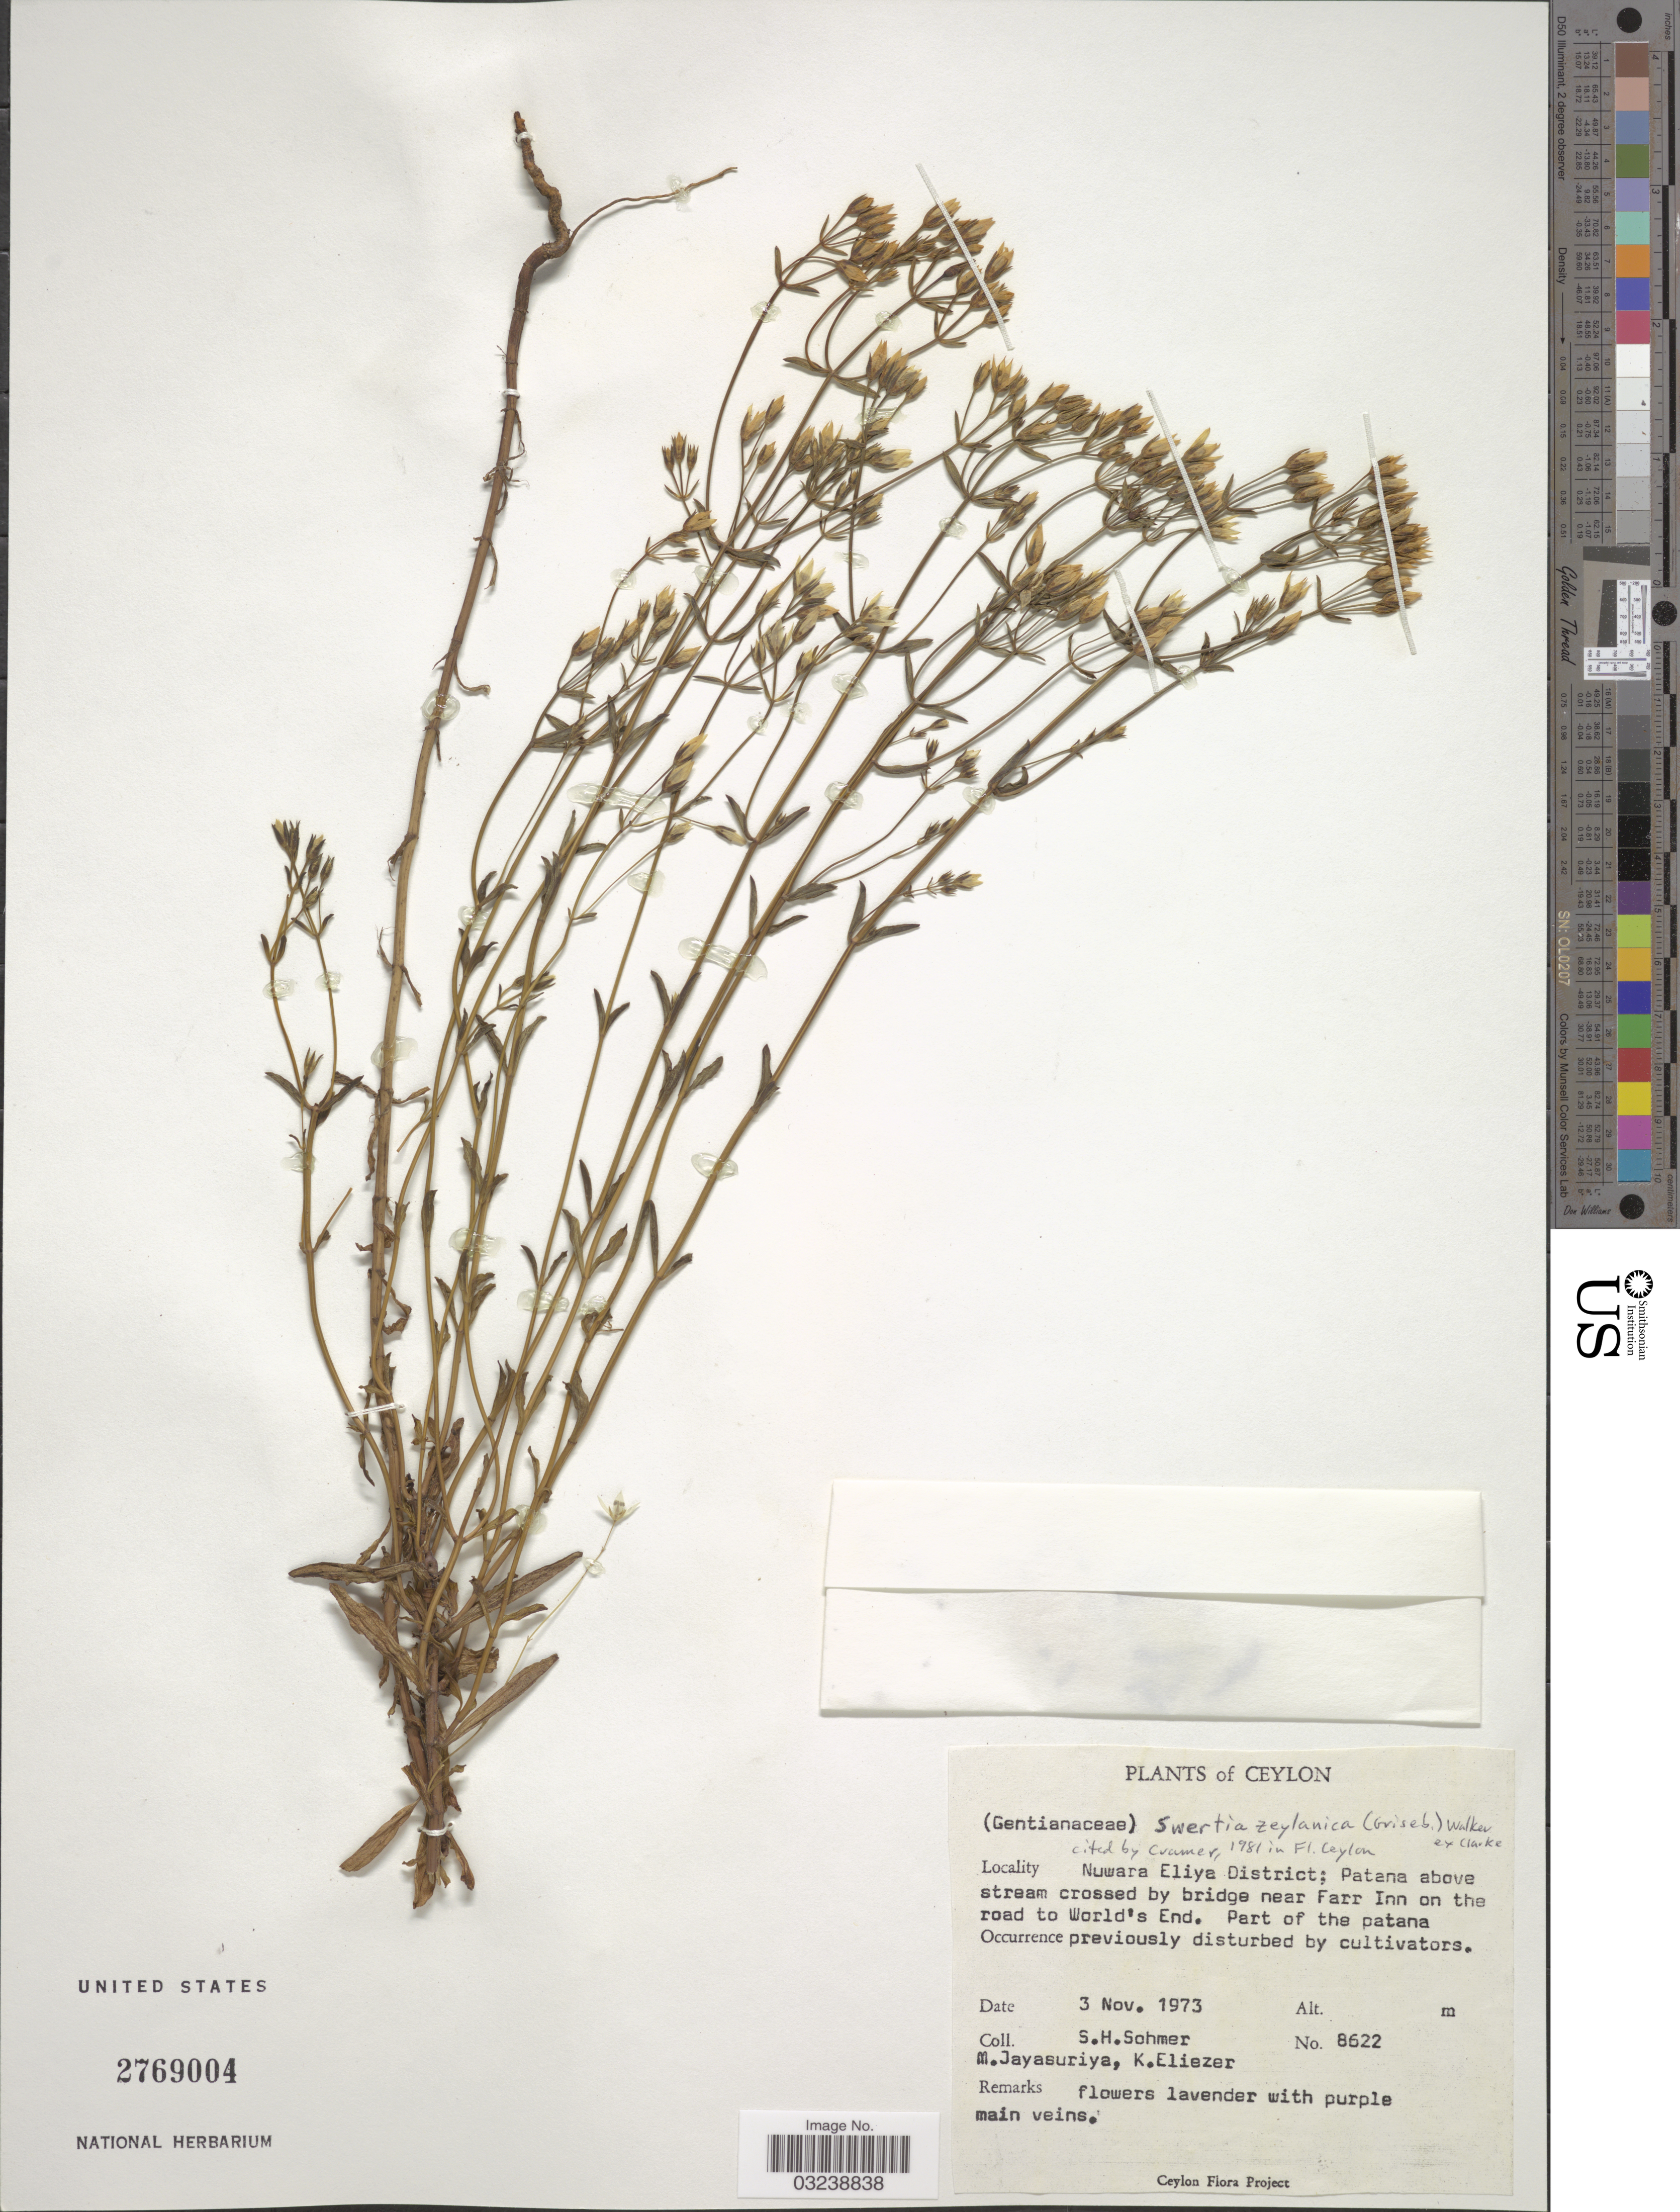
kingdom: Plantae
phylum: Tracheophyta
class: Magnoliopsida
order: Gentianales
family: Gentianaceae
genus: Swertia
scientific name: Swertia zeylanica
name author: Walker ex Griseb.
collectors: S. H. Sohmer, M. Jayasuriya & K. Eliezer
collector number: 8622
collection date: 1973-11-03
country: Sri Lanka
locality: Ceylon. Nuwara Eliya District; Patana above stream crossed by bridge near Farr Inn on the road to World's End.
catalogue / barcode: US 2769004